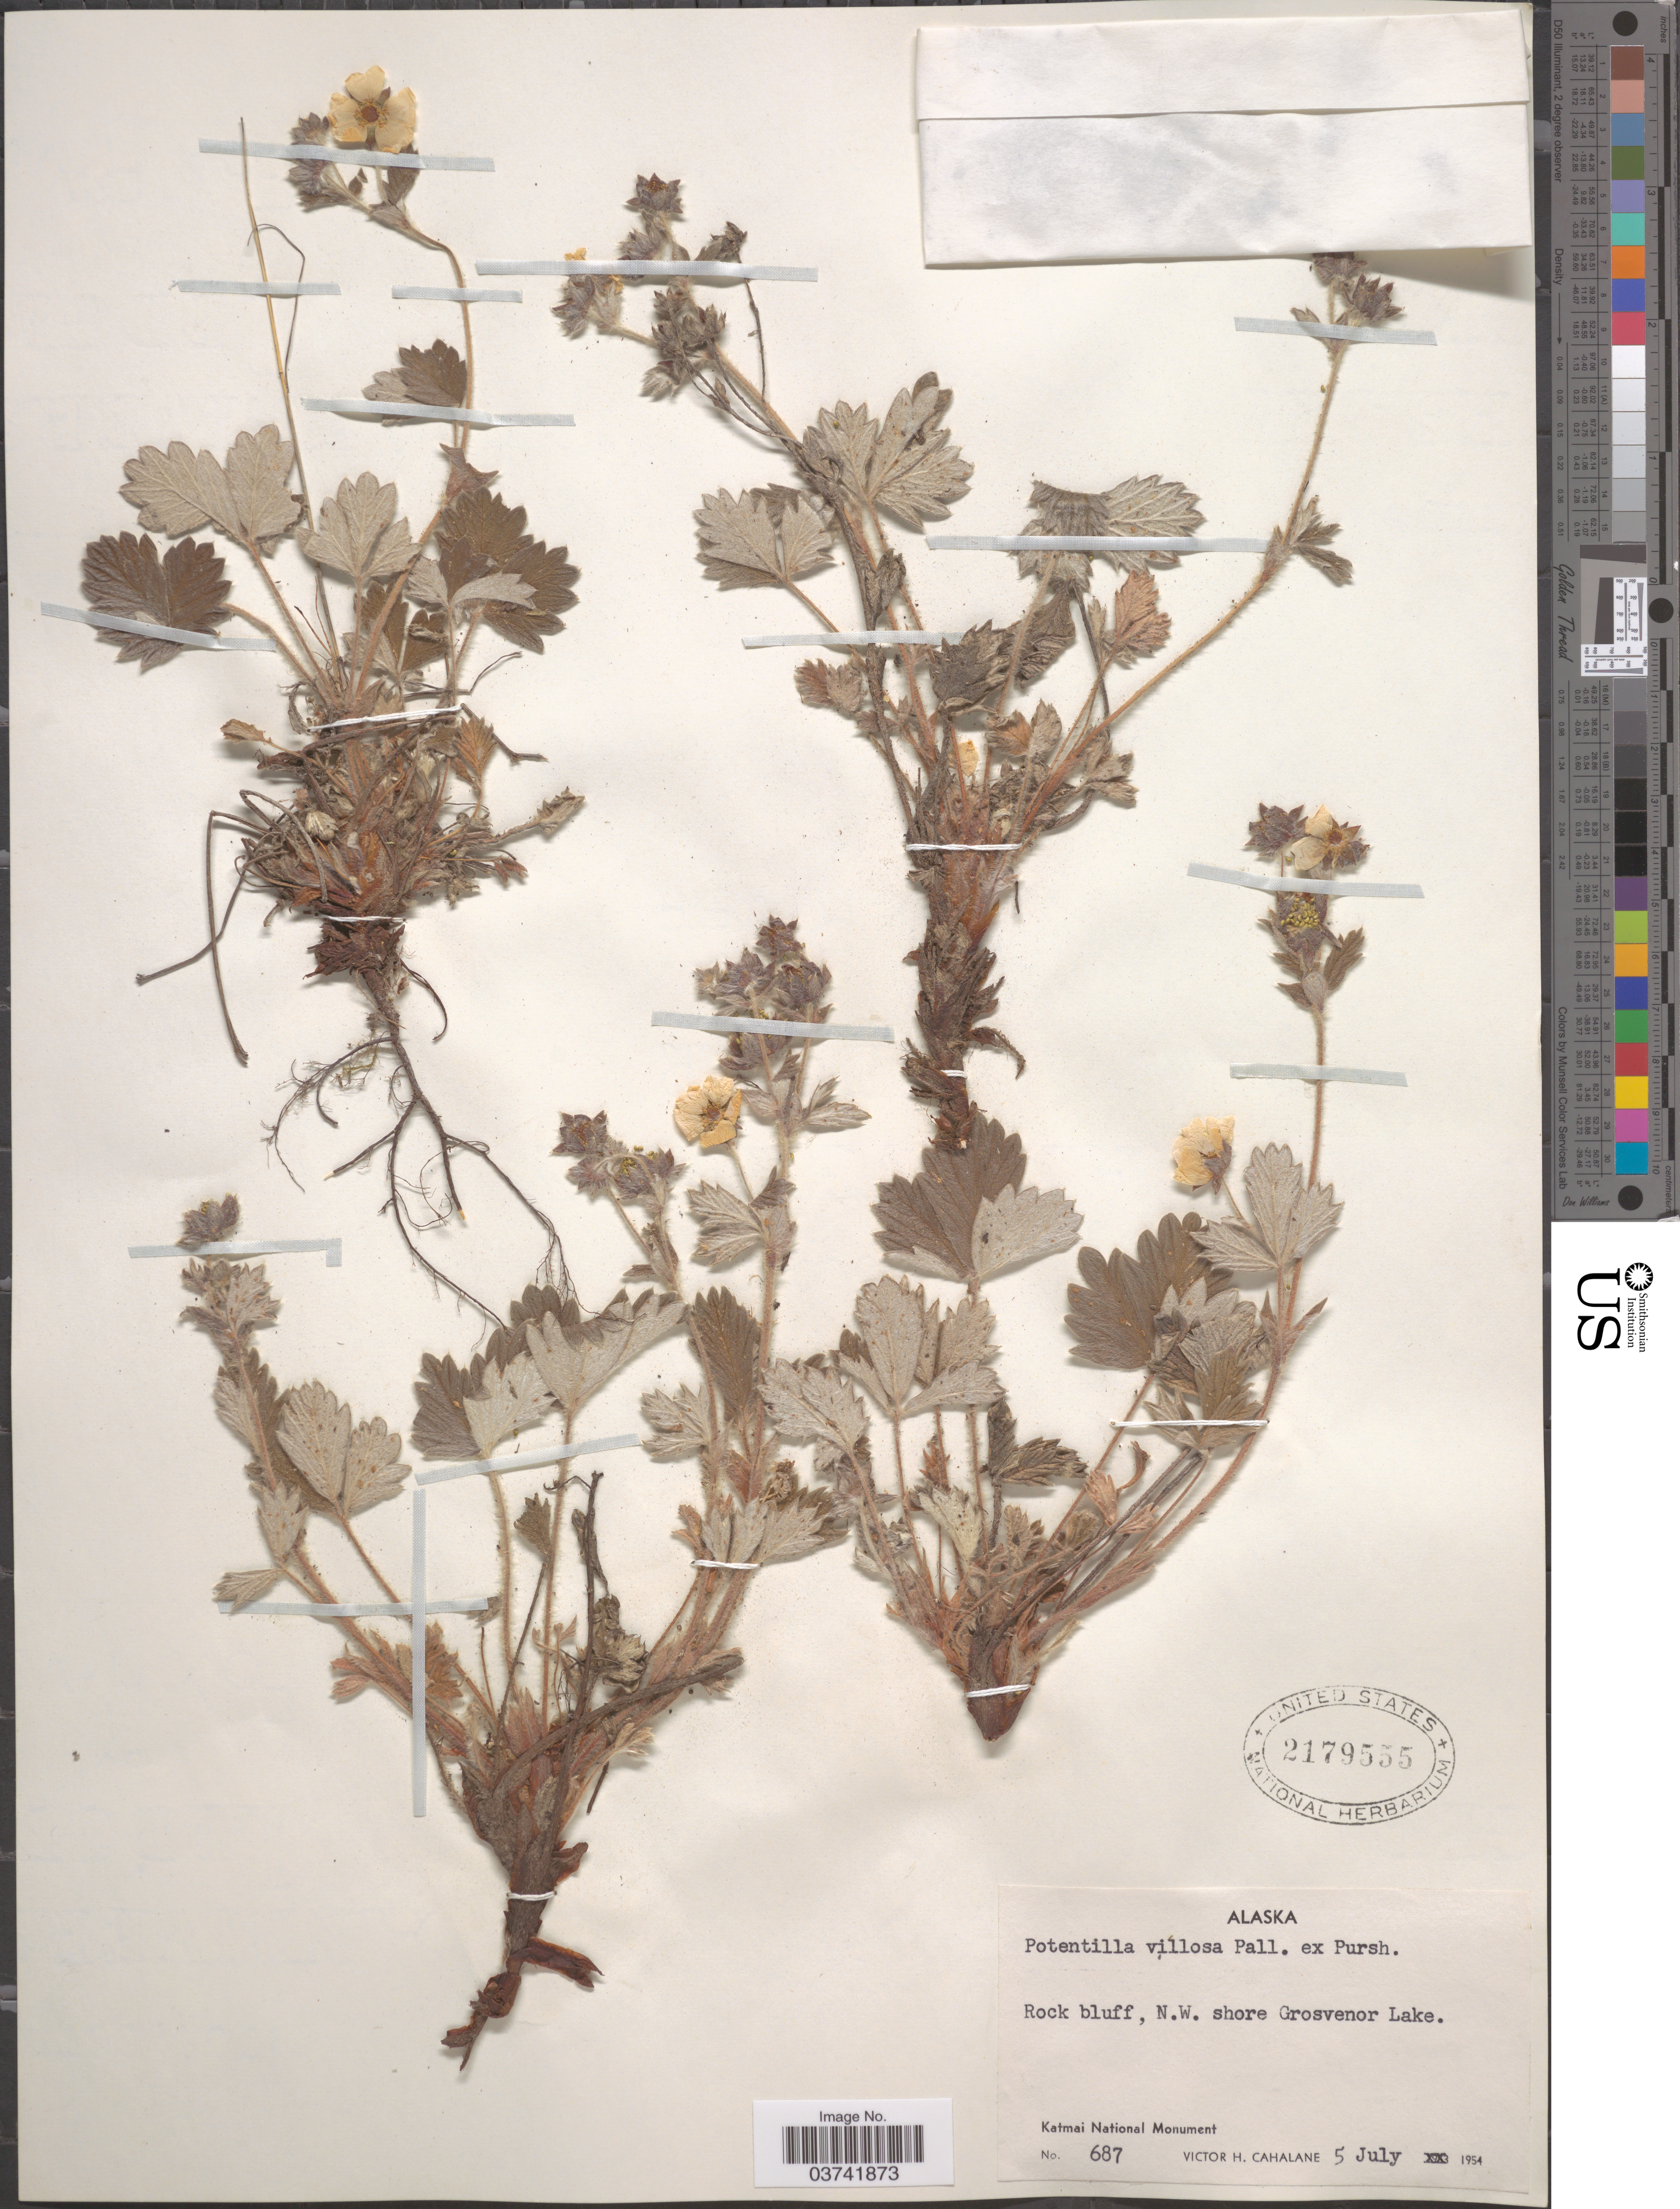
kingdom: Plantae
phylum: Tracheophyta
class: Magnoliopsida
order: Rosales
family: Rosaceae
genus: Potentilla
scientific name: Potentilla villosa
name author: Pall. ex Pursh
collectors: V. Cahalane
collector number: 687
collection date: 1954-07-05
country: United States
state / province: Alaska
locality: Rock bluff, N.W. shore Grosvenor Lake. Katmai National Monument.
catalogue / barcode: US 2179555